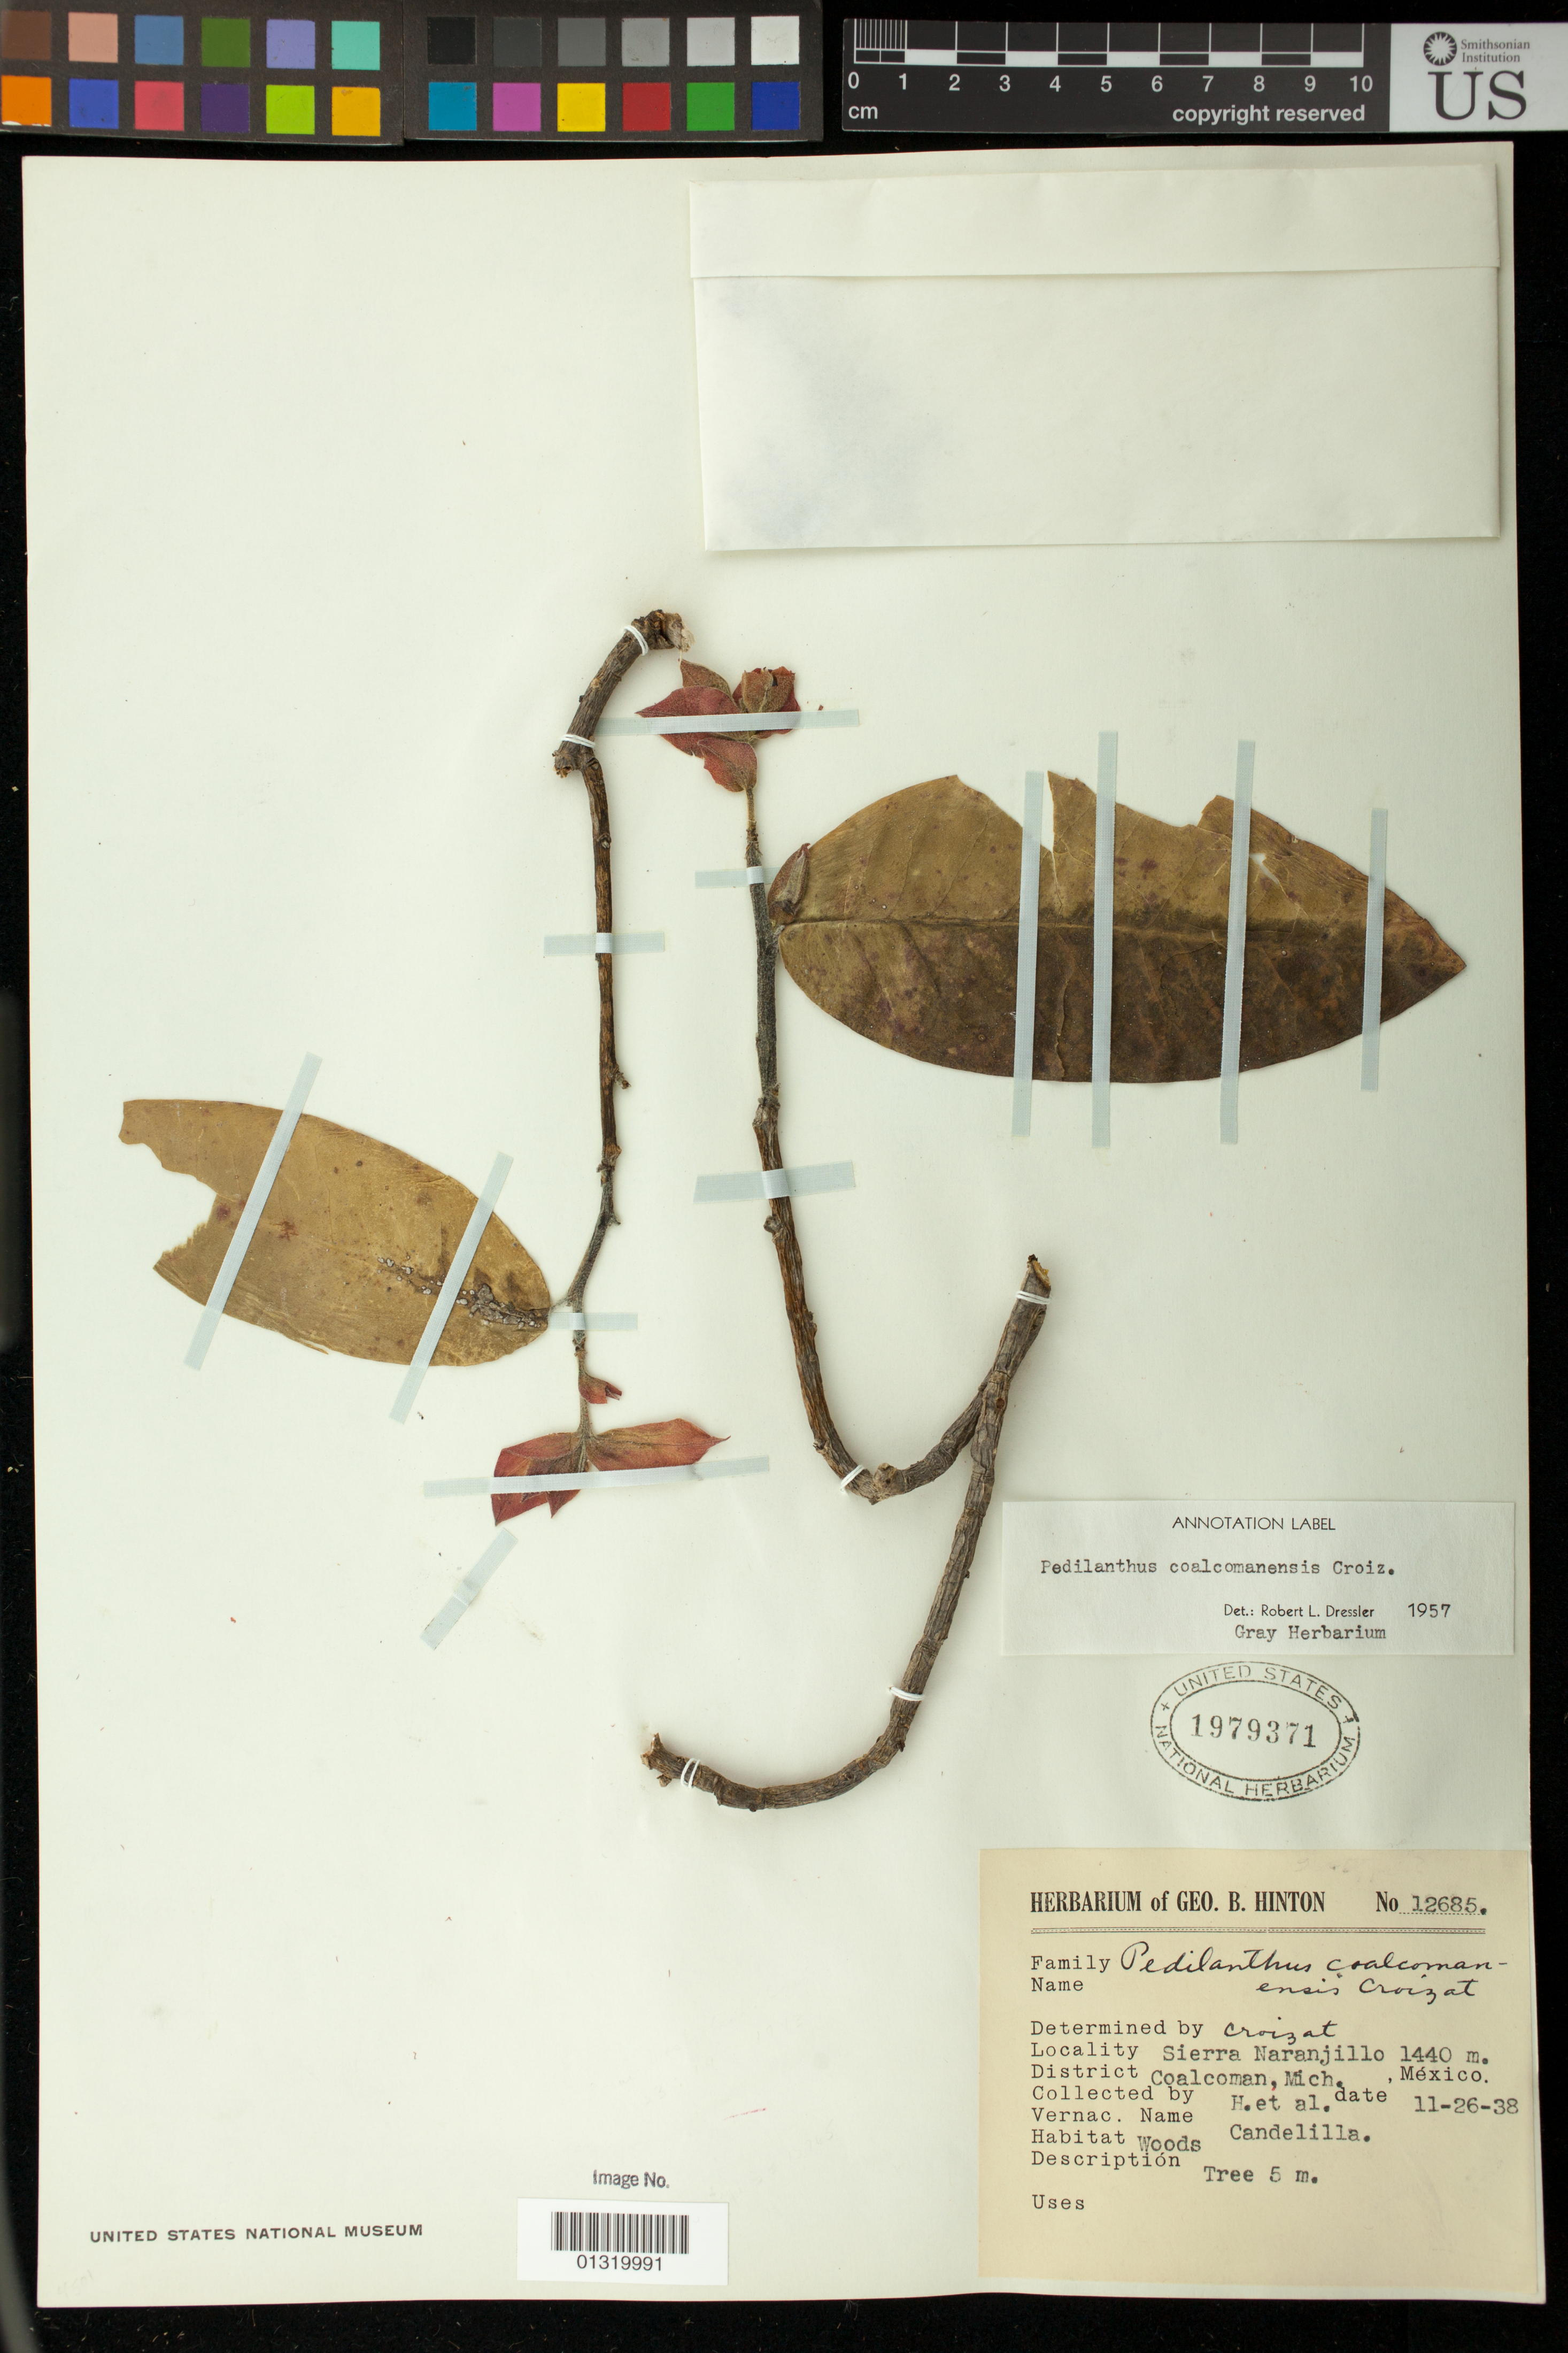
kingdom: Plantae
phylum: Tracheophyta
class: Magnoliopsida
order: Malpighiales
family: Euphorbiaceae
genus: Pedilanthus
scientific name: Pedilanthus coalcomanensis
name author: Croizat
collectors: G. B. Hinton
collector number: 12685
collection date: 1938-11-26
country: Mexico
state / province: Michoacán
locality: Sierra Naranjillo; Coalcoman, Mich.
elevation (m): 1440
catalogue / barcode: US 1979371